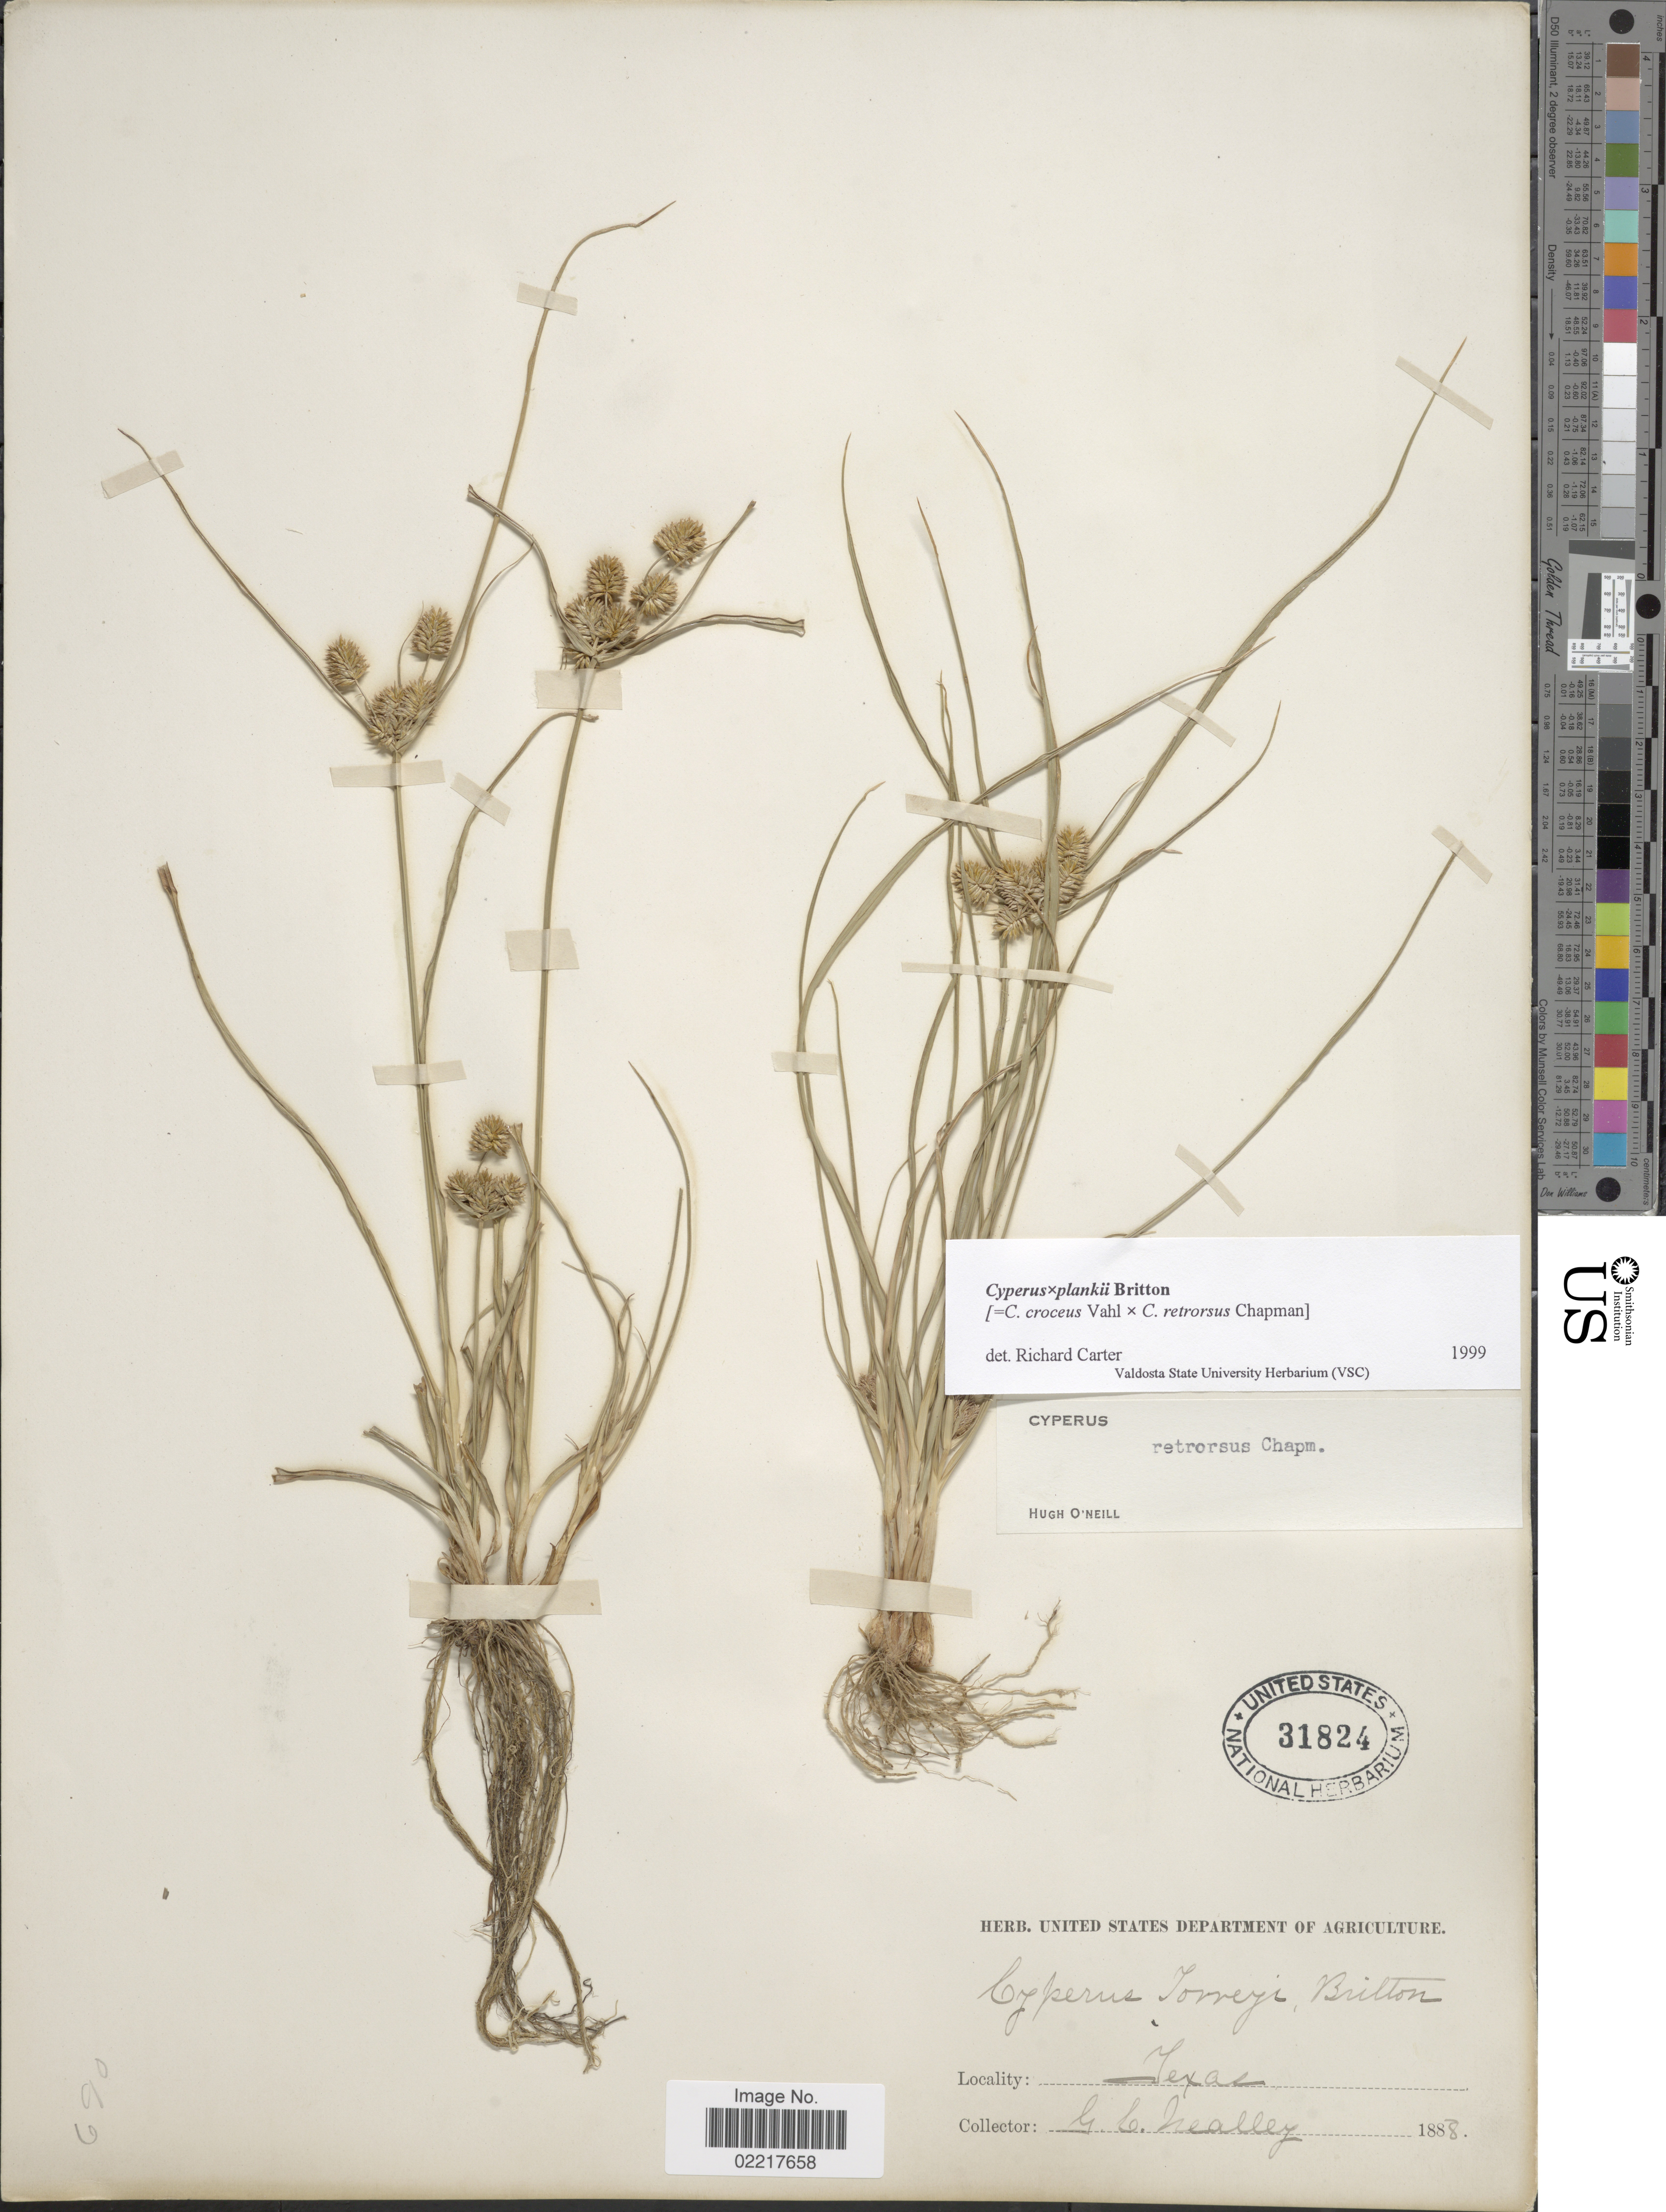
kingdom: Plantae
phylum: Tracheophyta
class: Liliopsida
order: Poales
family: Cyperaceae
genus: Cyperus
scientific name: Cyperus x plankii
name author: Britton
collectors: G. C. Nealley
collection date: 1888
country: United States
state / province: Texas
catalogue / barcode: US 31824